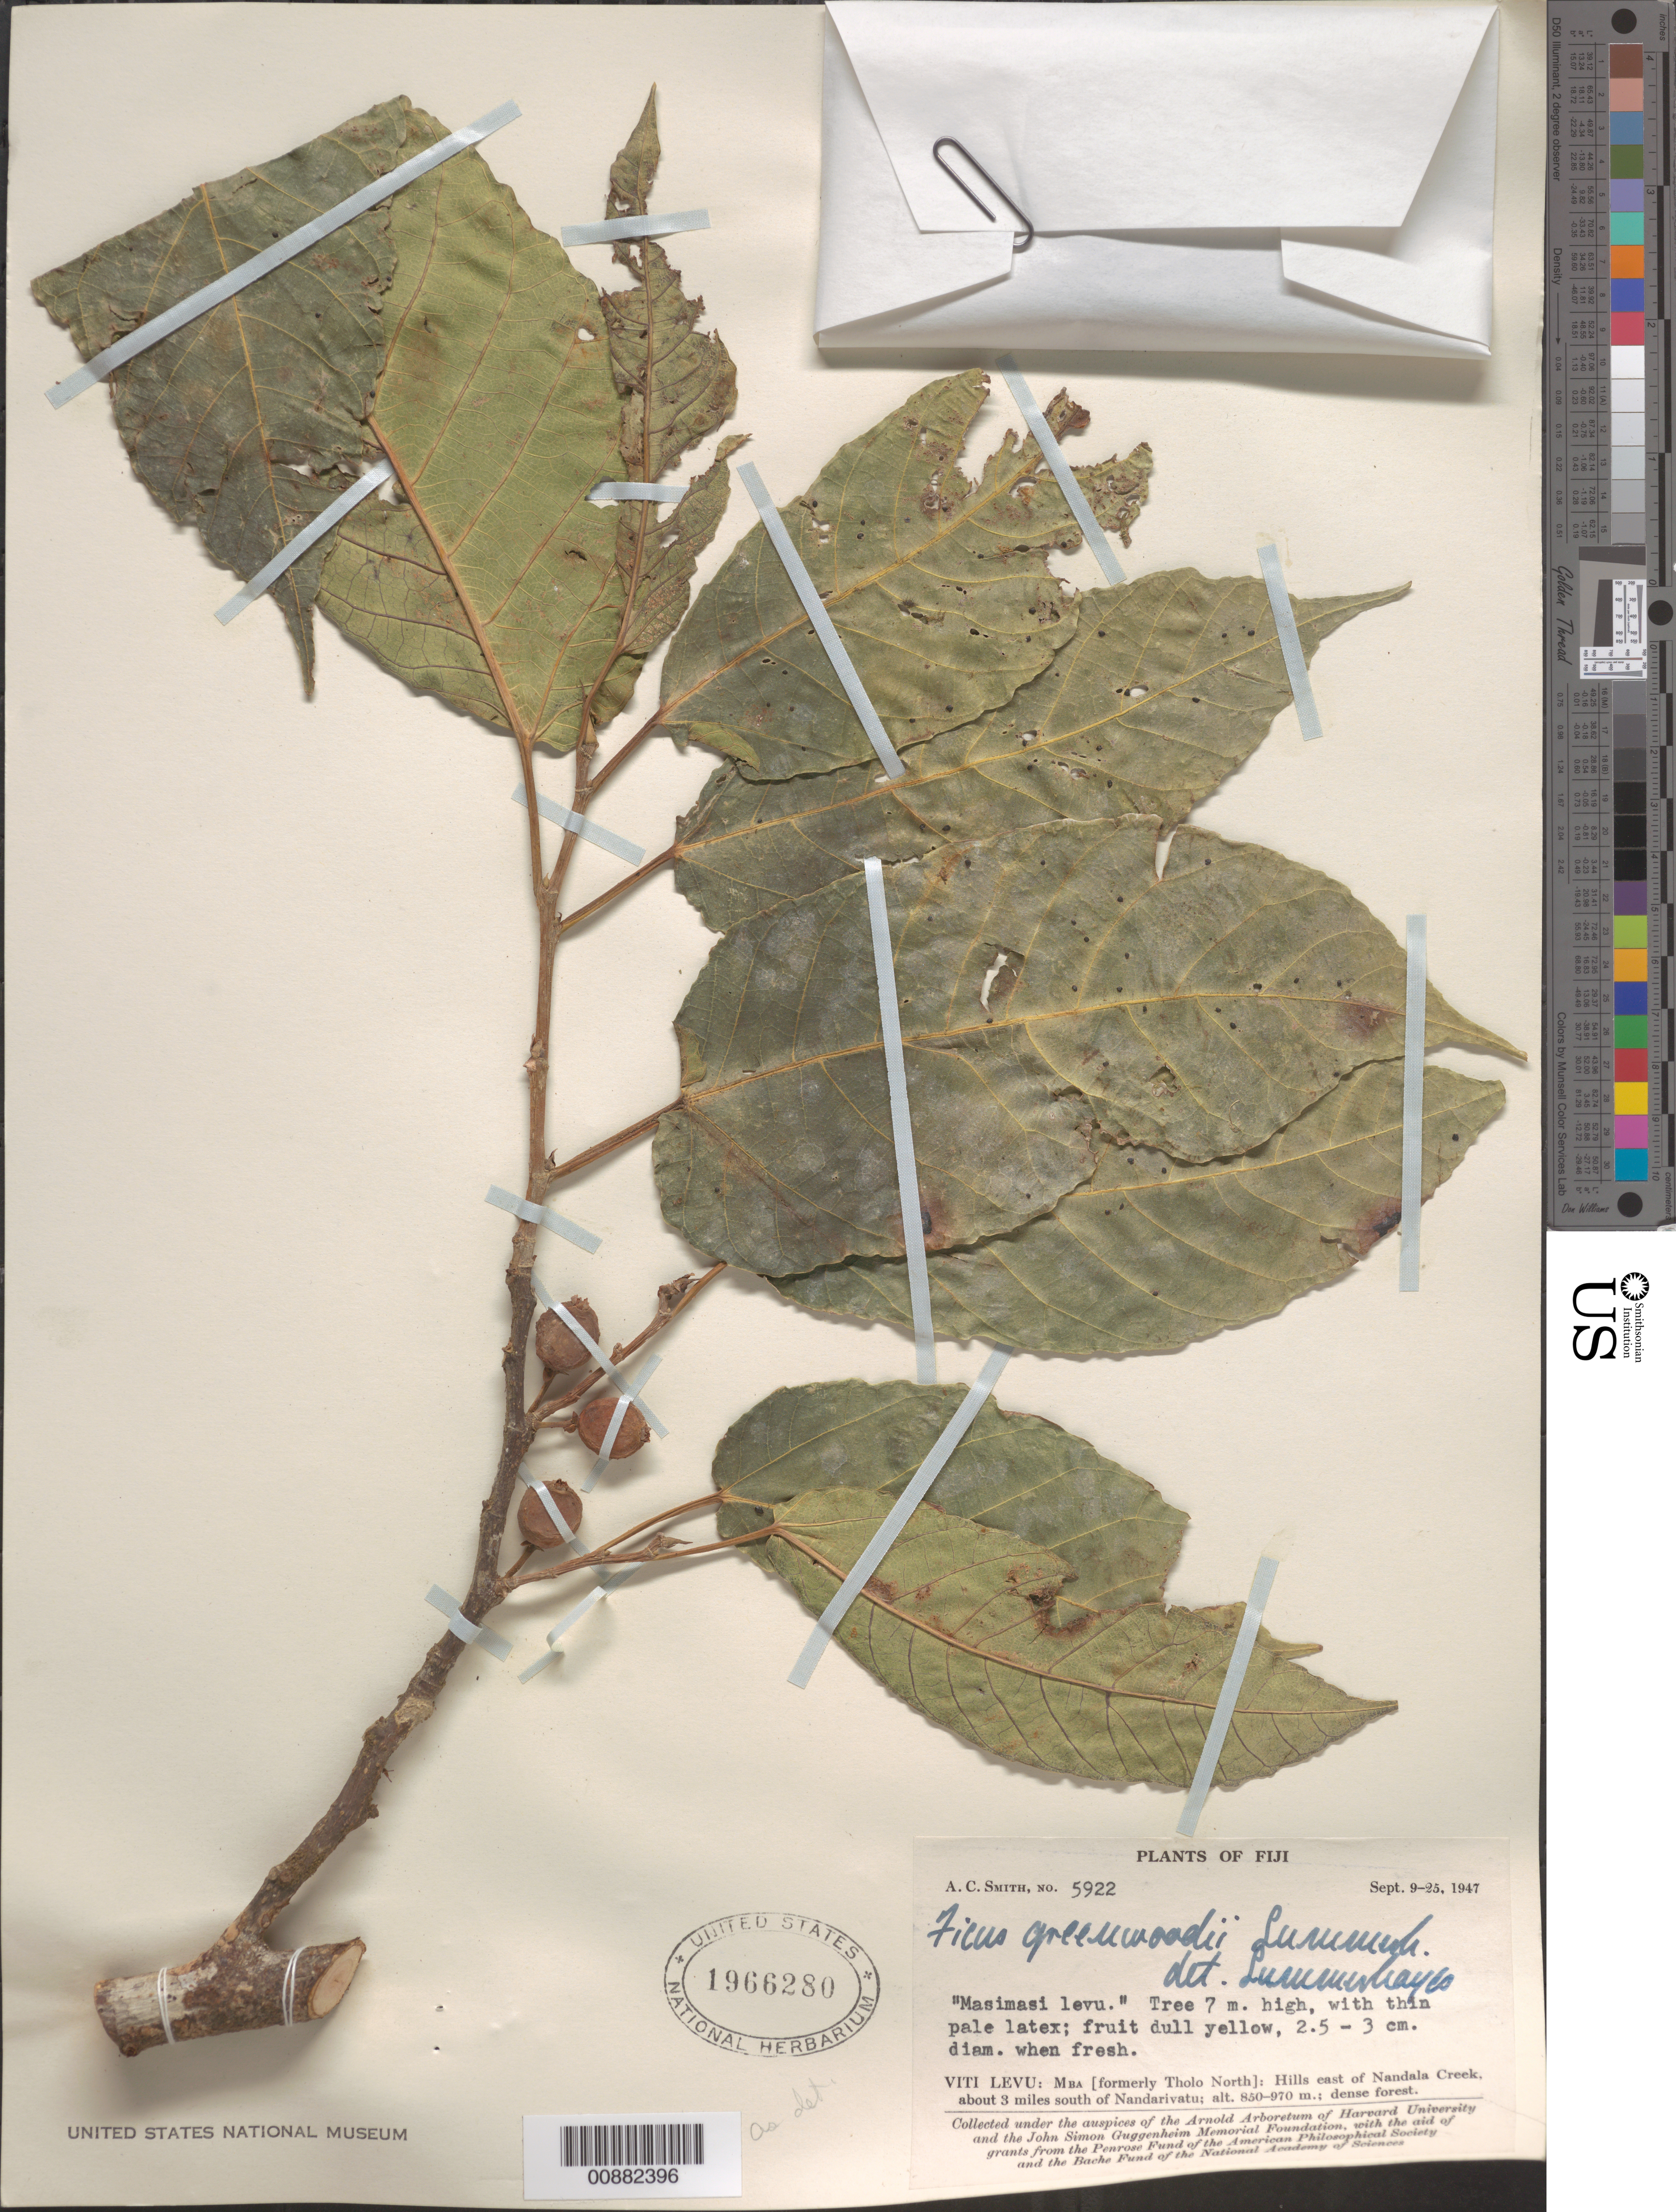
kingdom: Plantae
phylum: Tracheophyta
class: Magnoliopsida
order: Rosales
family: Moraceae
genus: Ficus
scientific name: Ficus greenwoodii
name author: Summerh.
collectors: C. A. Smith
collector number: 5922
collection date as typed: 09 Sep 1947 to 25 Sep 1947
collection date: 1947-09-09/1947-09-25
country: Fiji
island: Viti Levu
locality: Hills E of Nandala Creek, about 3 miles S of Nandarivatu.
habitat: Dense forest.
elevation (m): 850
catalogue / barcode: US 1966280